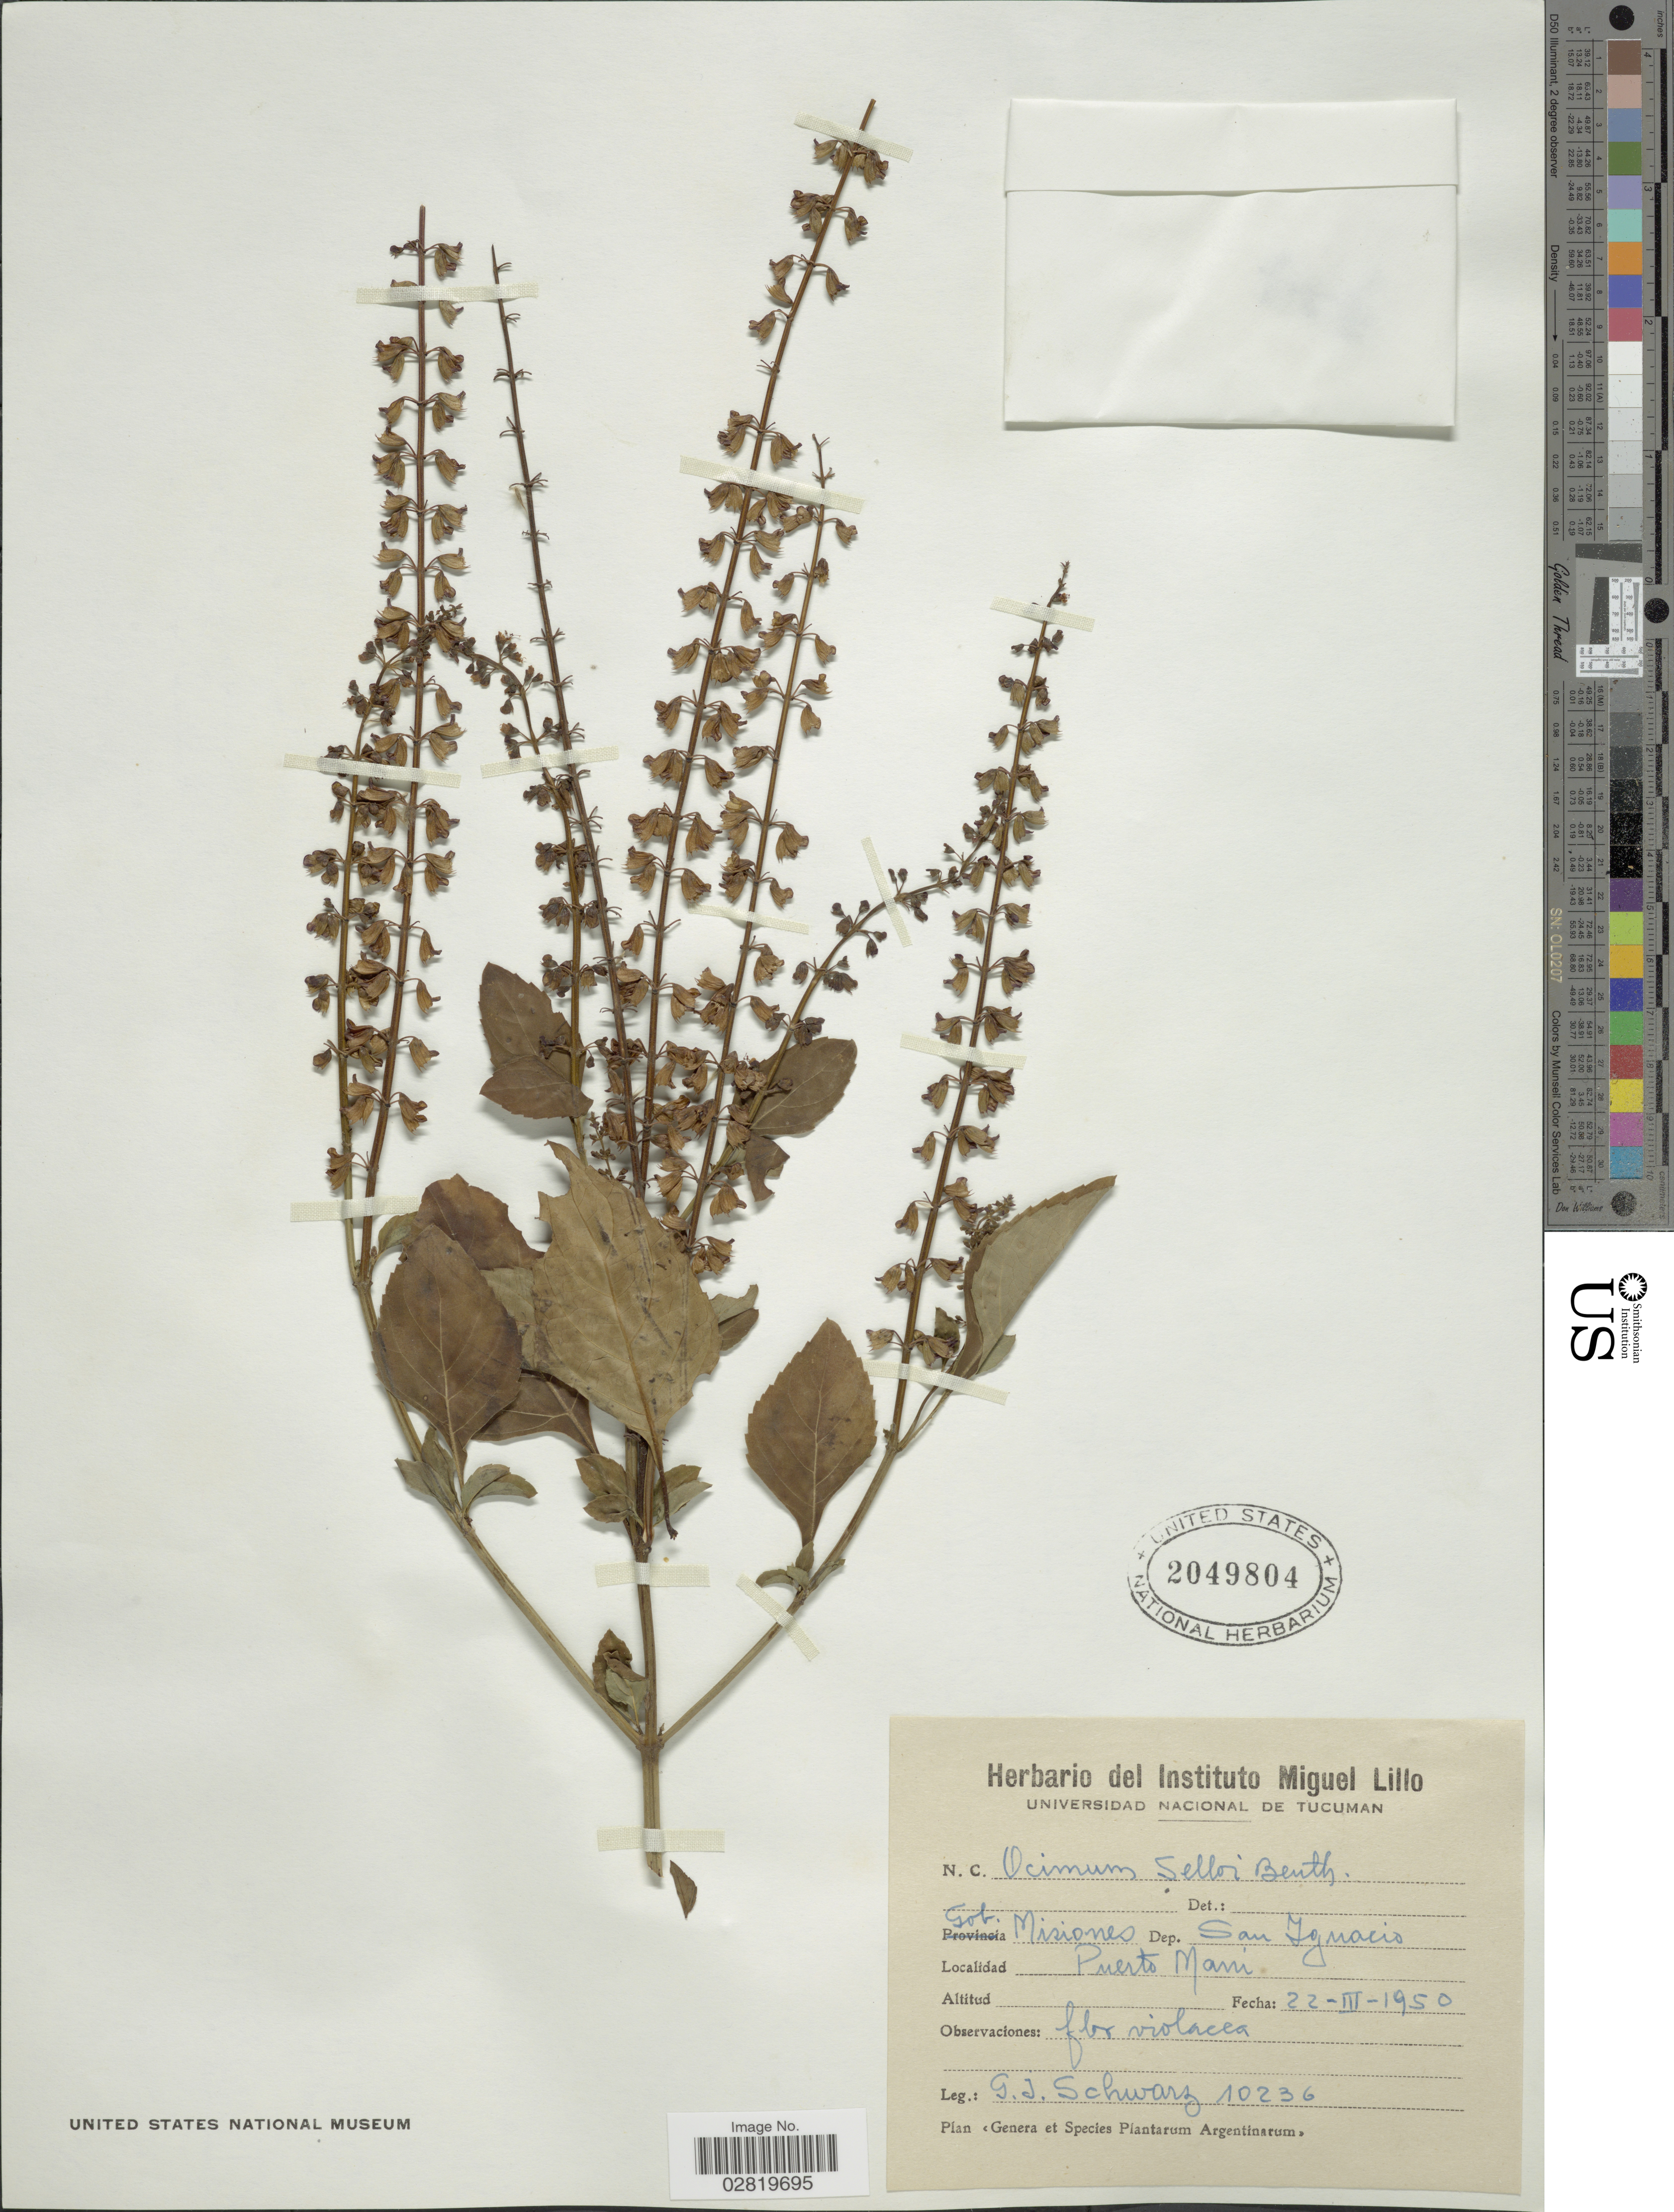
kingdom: Plantae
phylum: Tracheophyta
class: Magnoliopsida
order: Lamiales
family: Lamiaceae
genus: Ocimum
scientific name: Ocimum selloi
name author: Benth.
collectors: G. J. Schwarz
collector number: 10236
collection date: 1950-03-22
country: Argentina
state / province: Misiones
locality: Gob. Misiones, Dep. San Ignacio, Puerto Mani.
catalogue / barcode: US 2049804